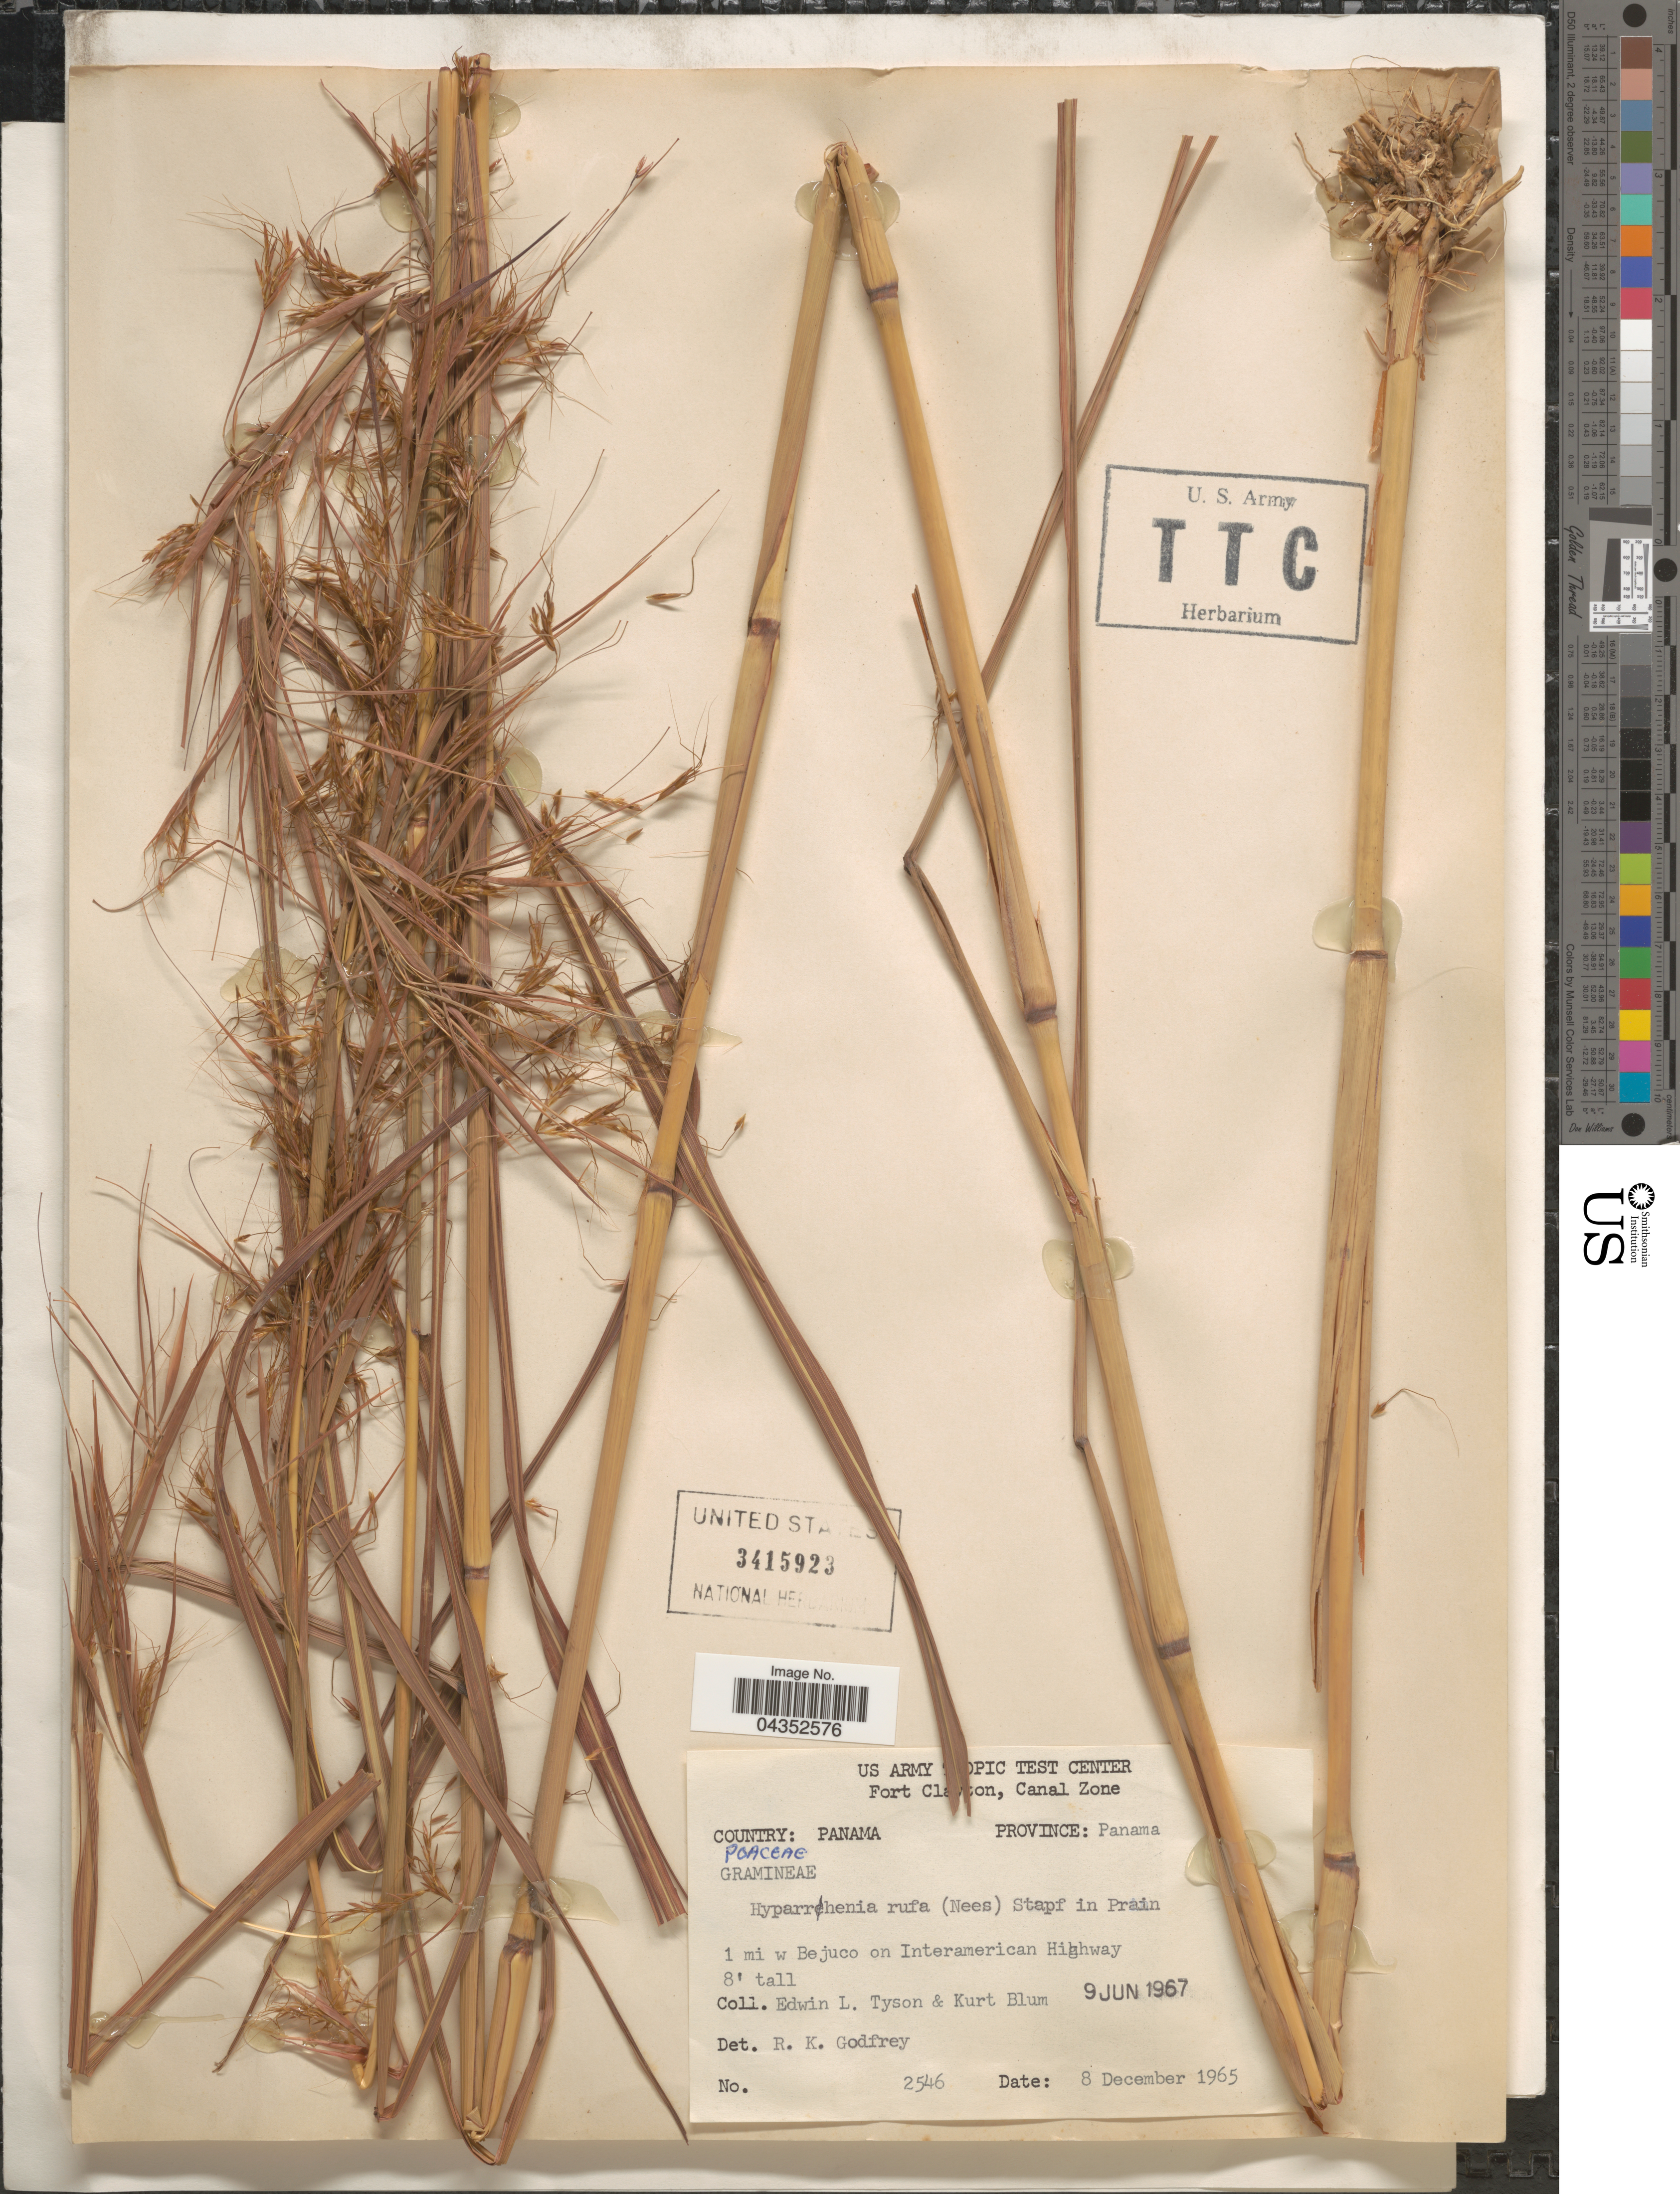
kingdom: Plantae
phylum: Tracheophyta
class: Liliopsida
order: Poales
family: Poaceae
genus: Hyparrhenia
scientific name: Hyparrhenia rufa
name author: (Nees) Stapf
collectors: E. L. Tyson & K. E. Blum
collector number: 2546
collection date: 1967-06-09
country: Panama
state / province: Panamá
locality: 1 mi w Bejuco on Interamerican Highway.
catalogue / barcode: US 3415923